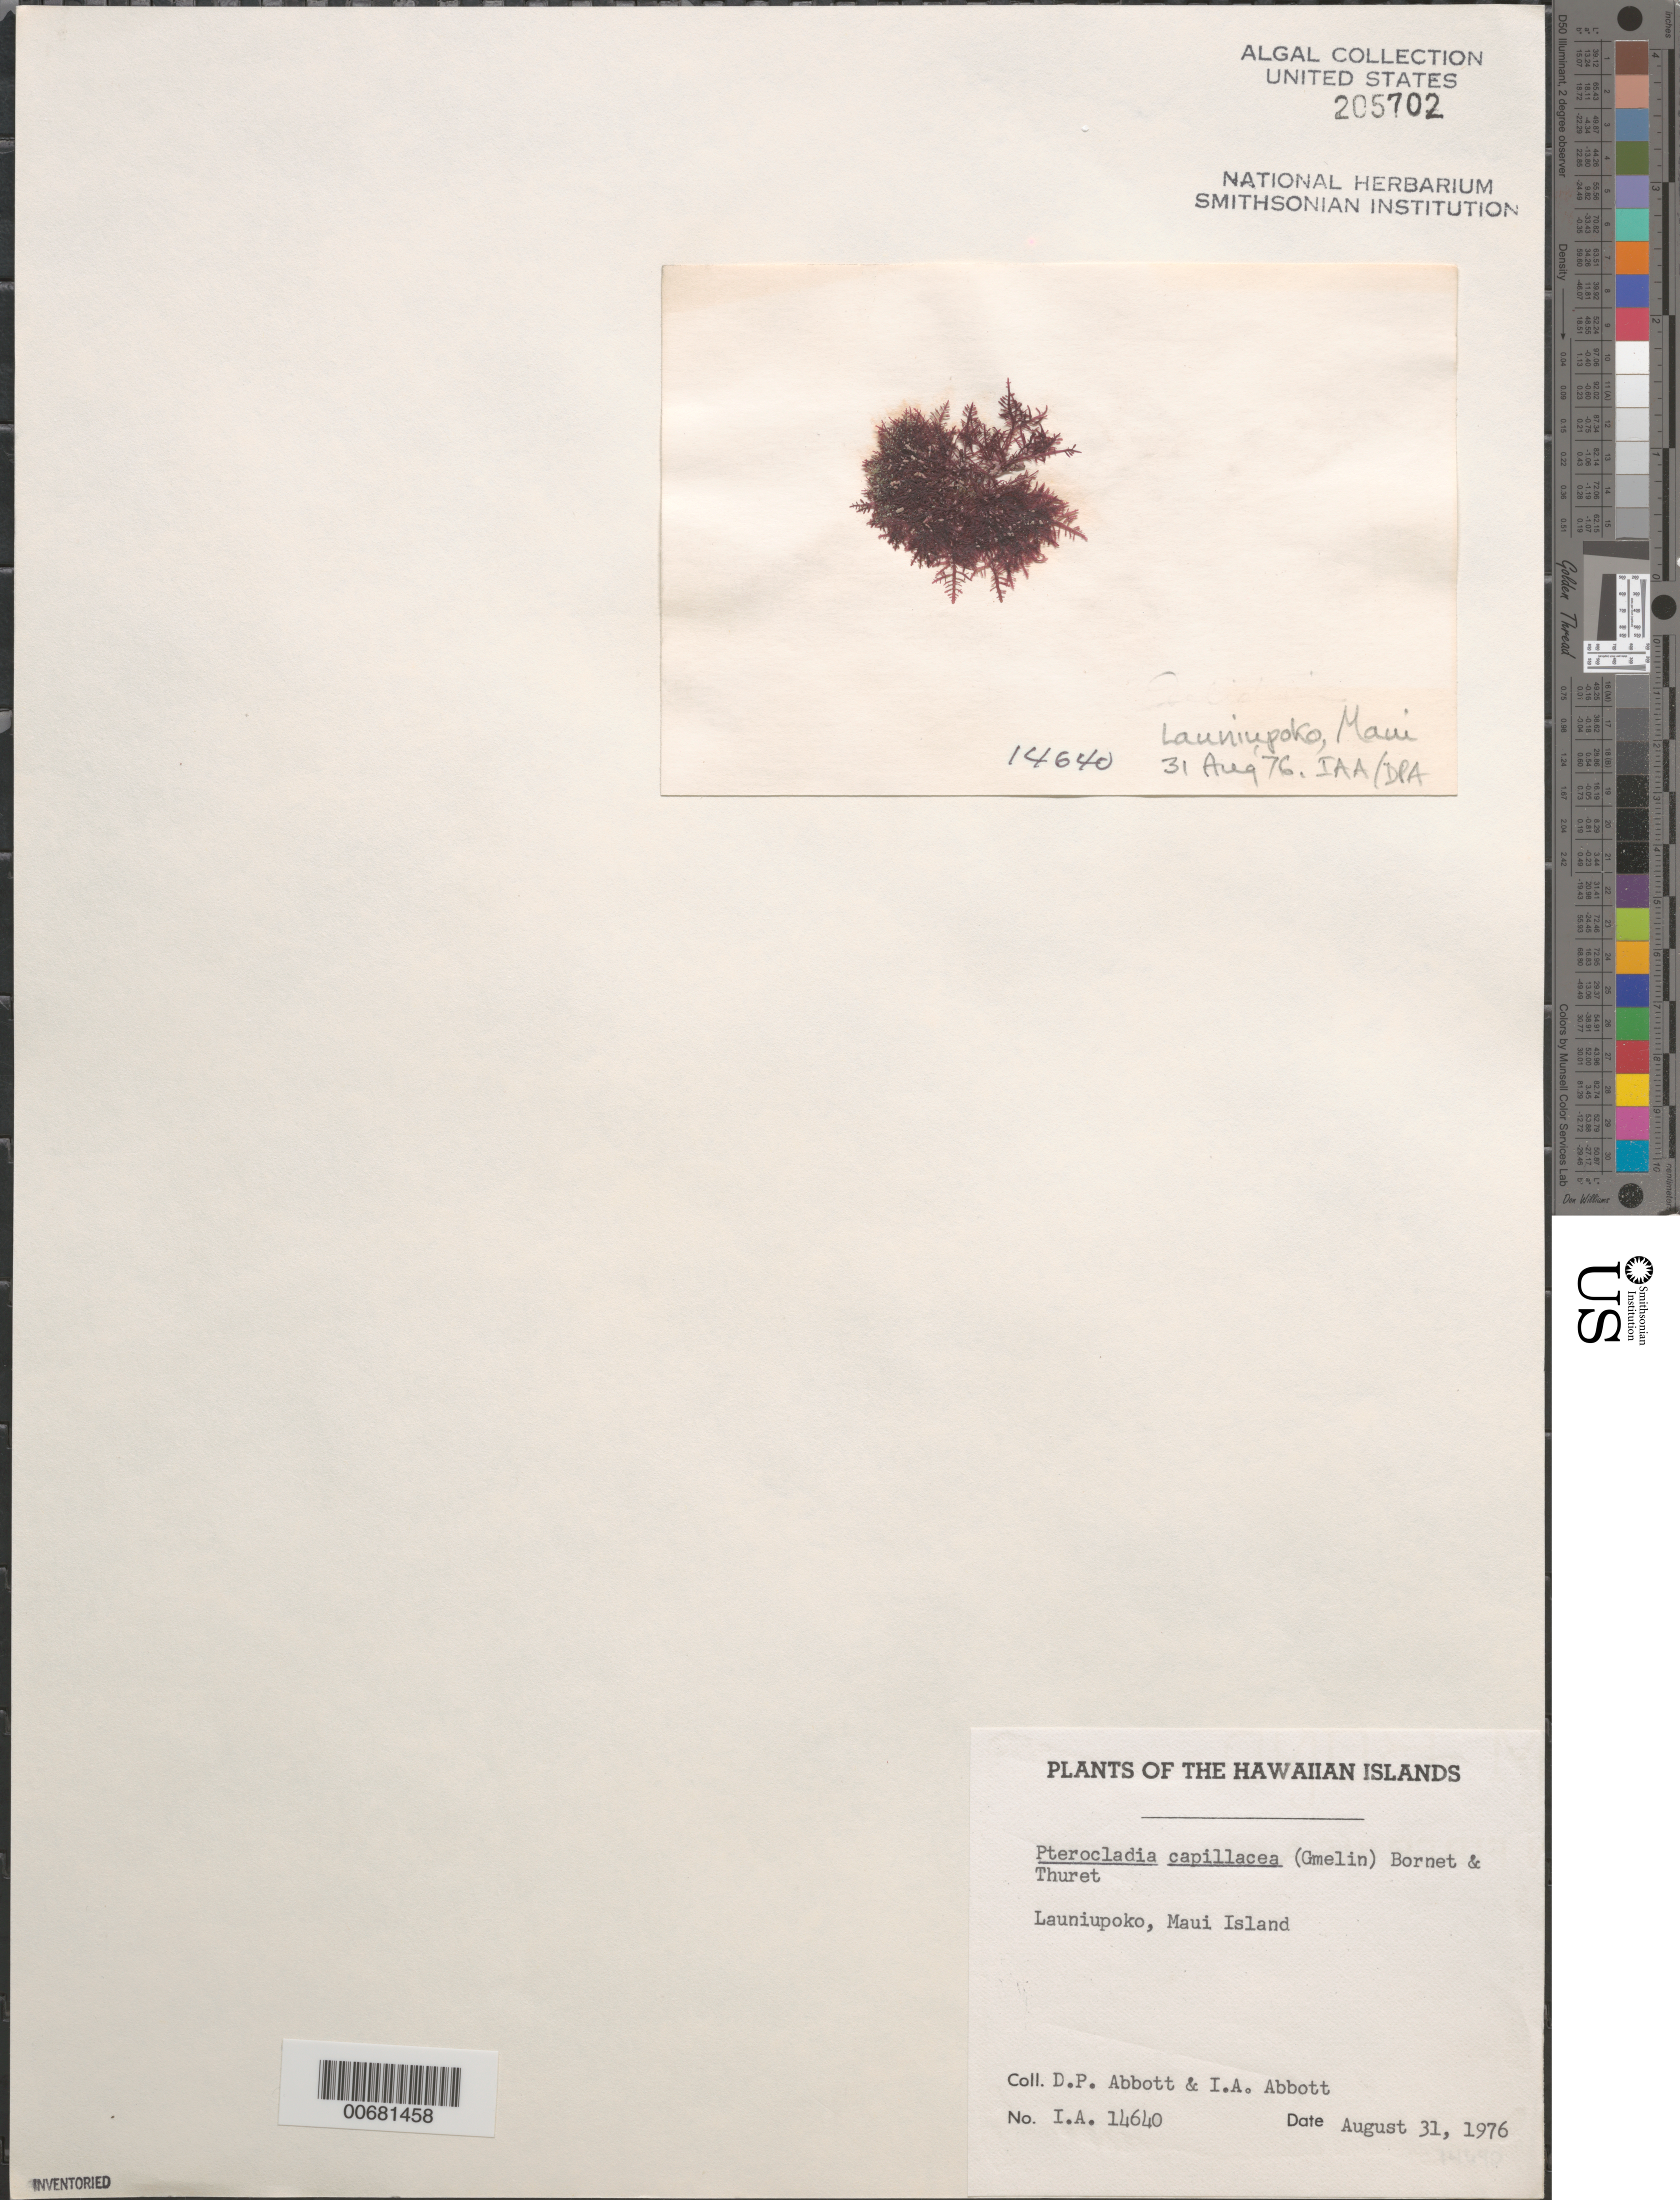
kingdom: Plantae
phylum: Rhodophyta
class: Florideophyceae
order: Gelidiales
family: Pterocladiaceae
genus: Pterocladiella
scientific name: Pterocladiella capillacea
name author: (S.G. Gmel.) Santelices & Hommers.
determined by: Algae name updating Project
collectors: I. A. Abbott & D. P. Abbott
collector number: IAA 14640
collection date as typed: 31 Aug 1976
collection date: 1976-08-31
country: United States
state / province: Hawaii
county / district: Maui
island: Maui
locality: Launiupoko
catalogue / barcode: US 205702